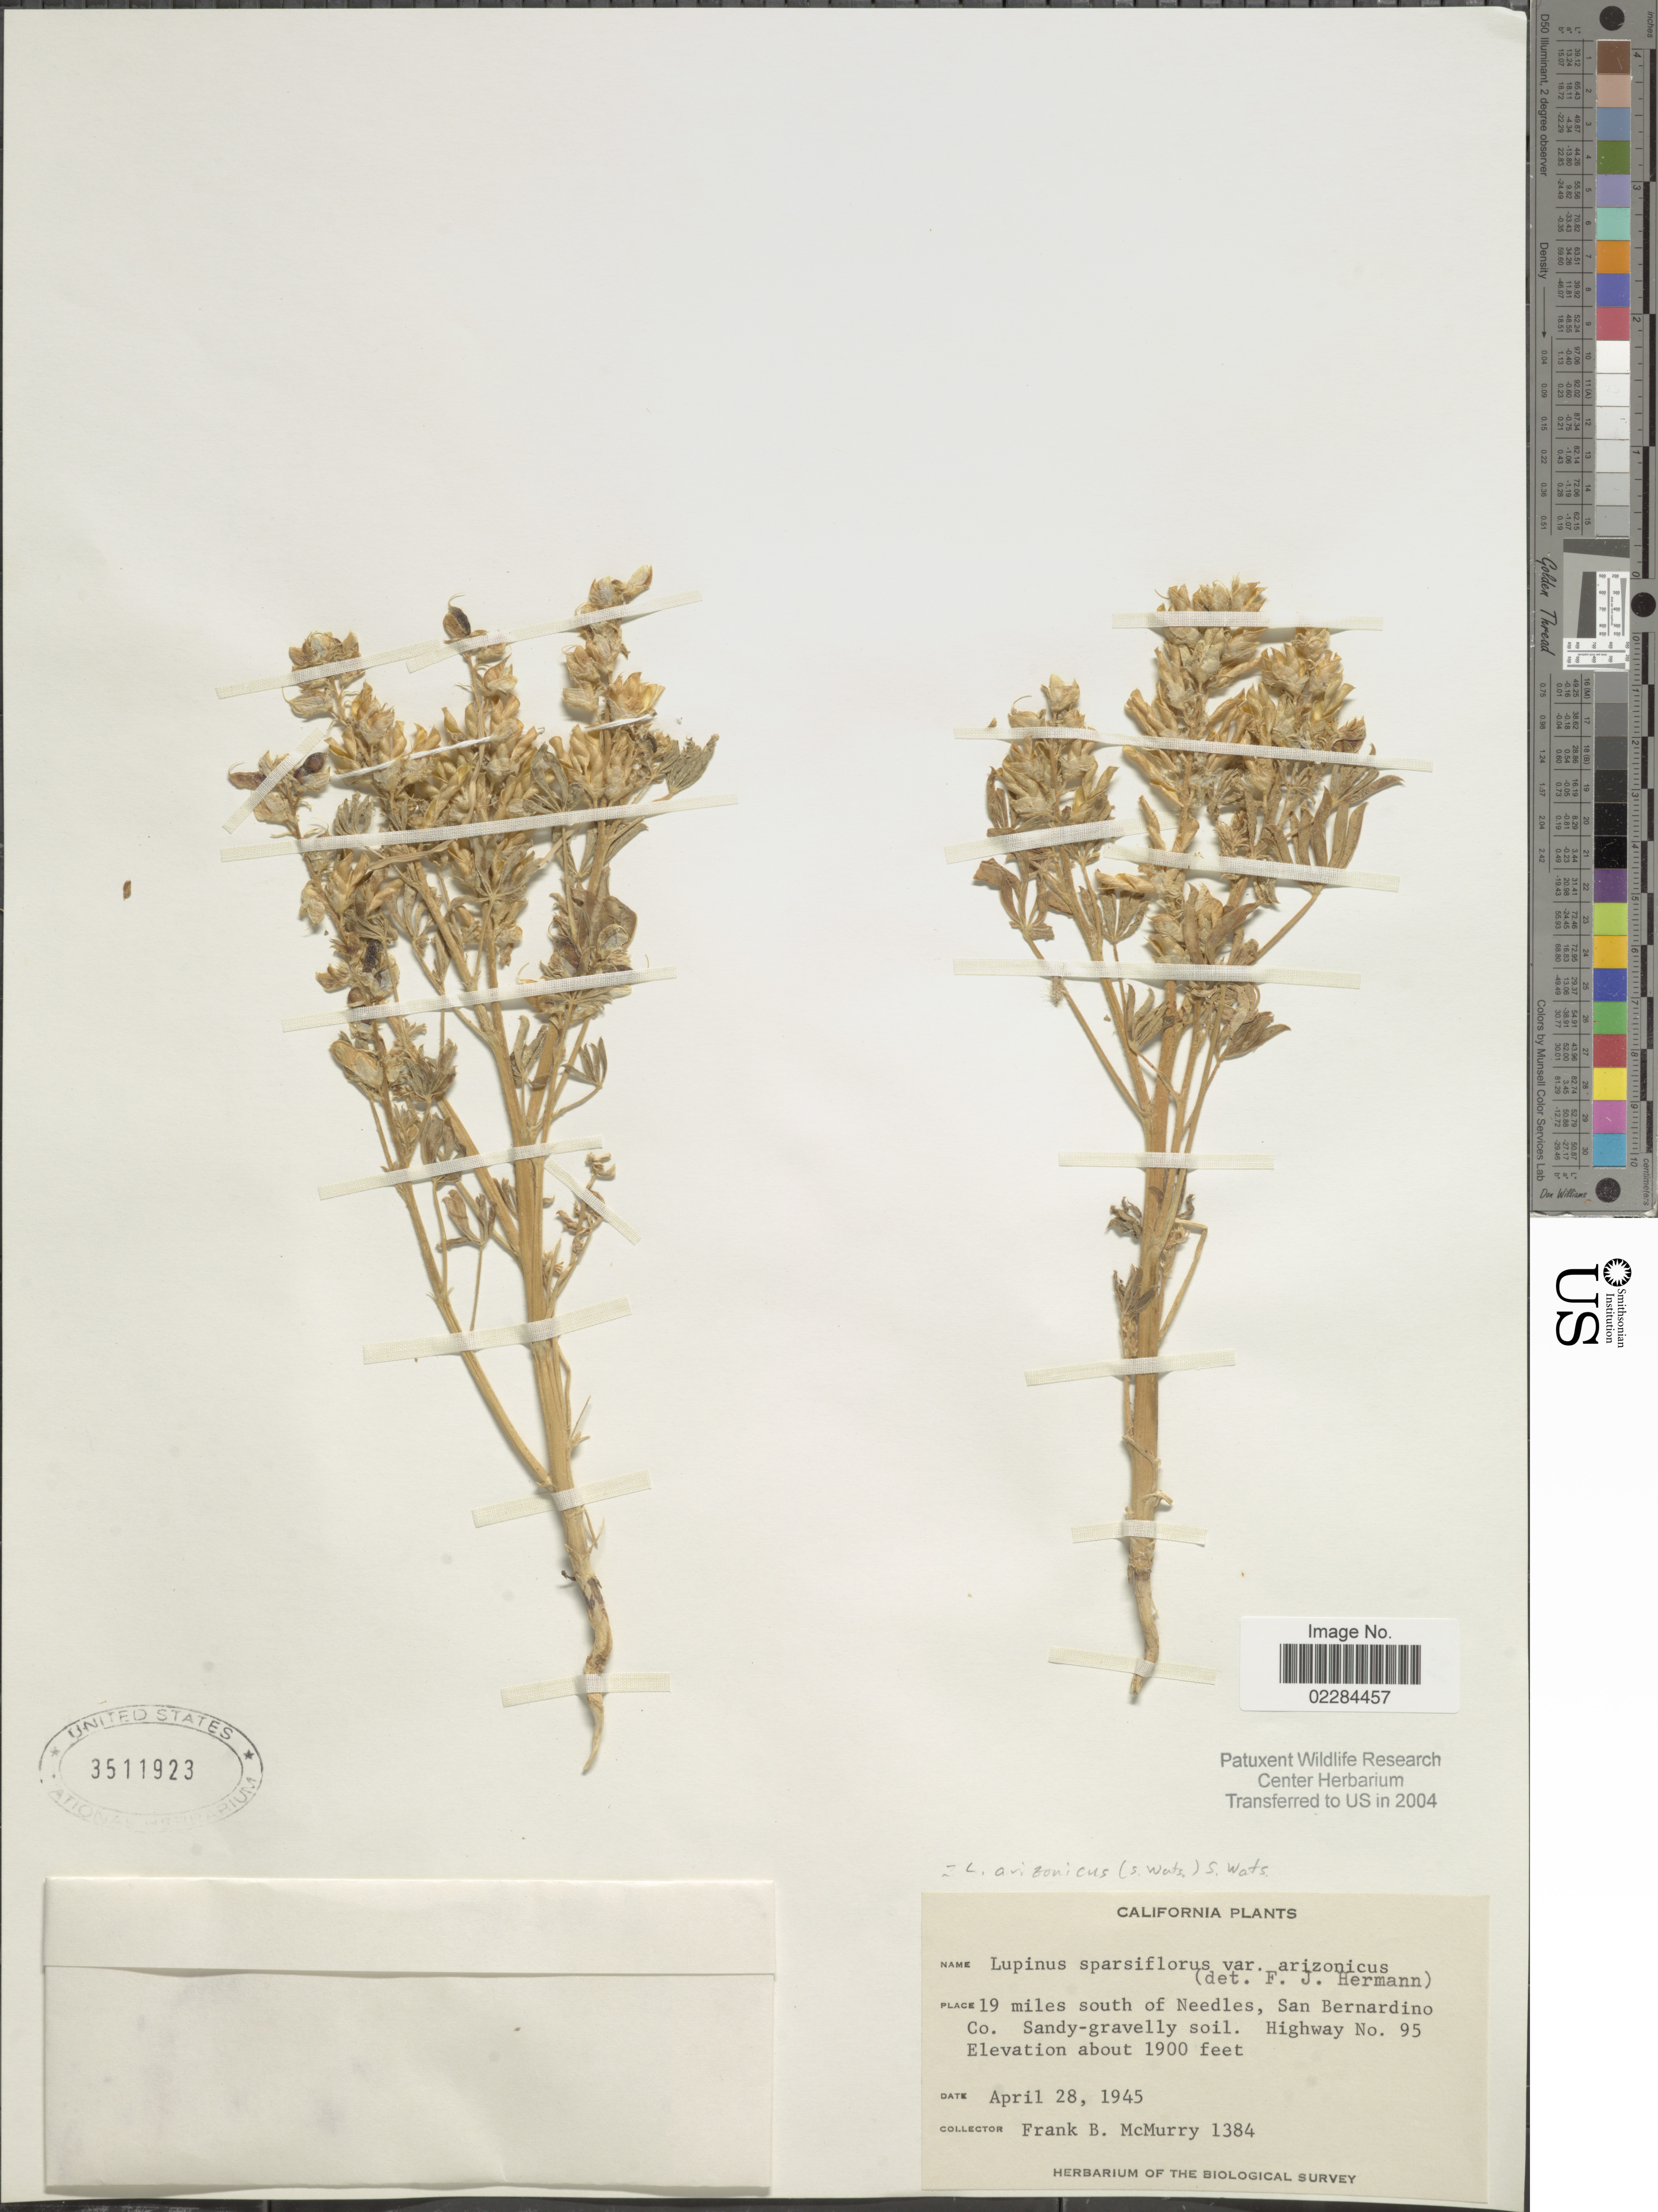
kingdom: Plantae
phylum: Tracheophyta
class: Magnoliopsida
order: Fabales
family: Fabaceae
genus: Lupinus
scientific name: Lupinus arizonicus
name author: (S. Watson) S. Watson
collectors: F. B. McMurry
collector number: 1384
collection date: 1945-04-28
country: United States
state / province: California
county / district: San Bernardino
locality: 19 miles south of Nedles, San Bernardino Co. Sandy-gravelly soil. Highway No. 95.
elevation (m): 579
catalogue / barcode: US 3511923